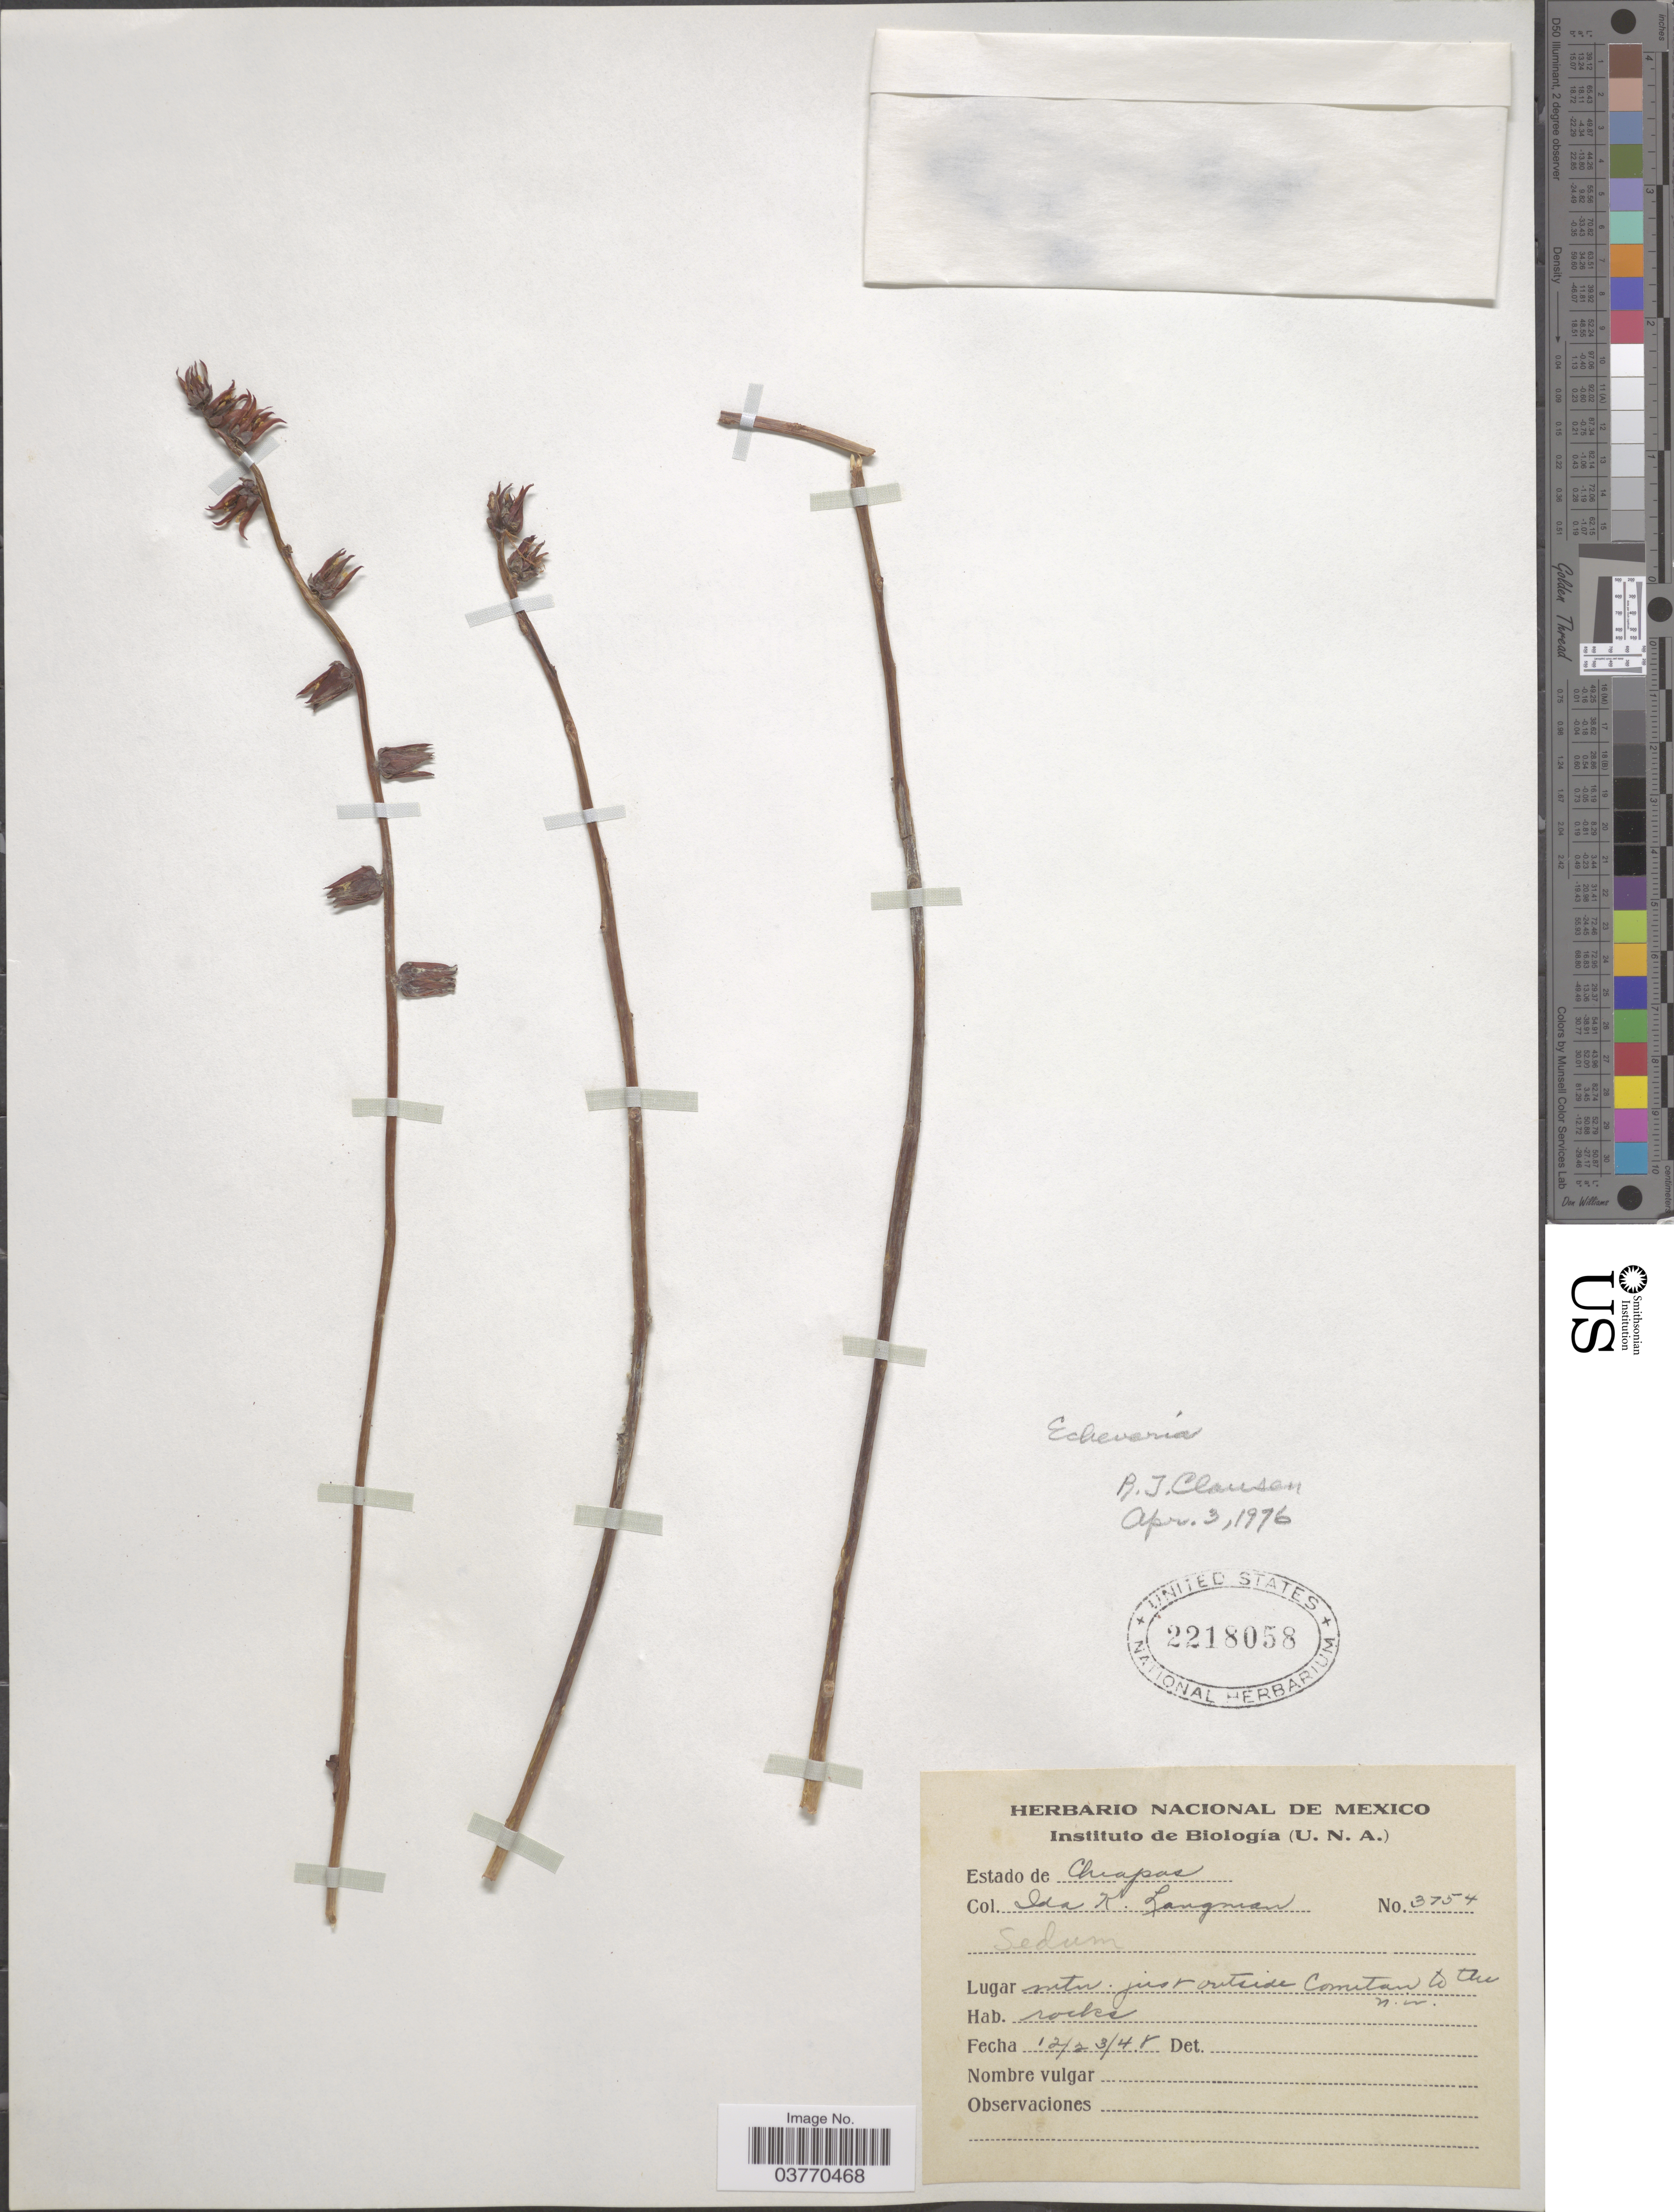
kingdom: Plantae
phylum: Tracheophyta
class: Magnoliopsida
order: Saxifragales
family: Crassulaceae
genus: Echeveria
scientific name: Echeveria sp.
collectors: I. K. Langman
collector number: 3754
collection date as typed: Transcribed d/m/y: 23/12/48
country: Mexico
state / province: Chiapas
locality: Mtn. just outside Comitan to the n.w.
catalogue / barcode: US 2218058